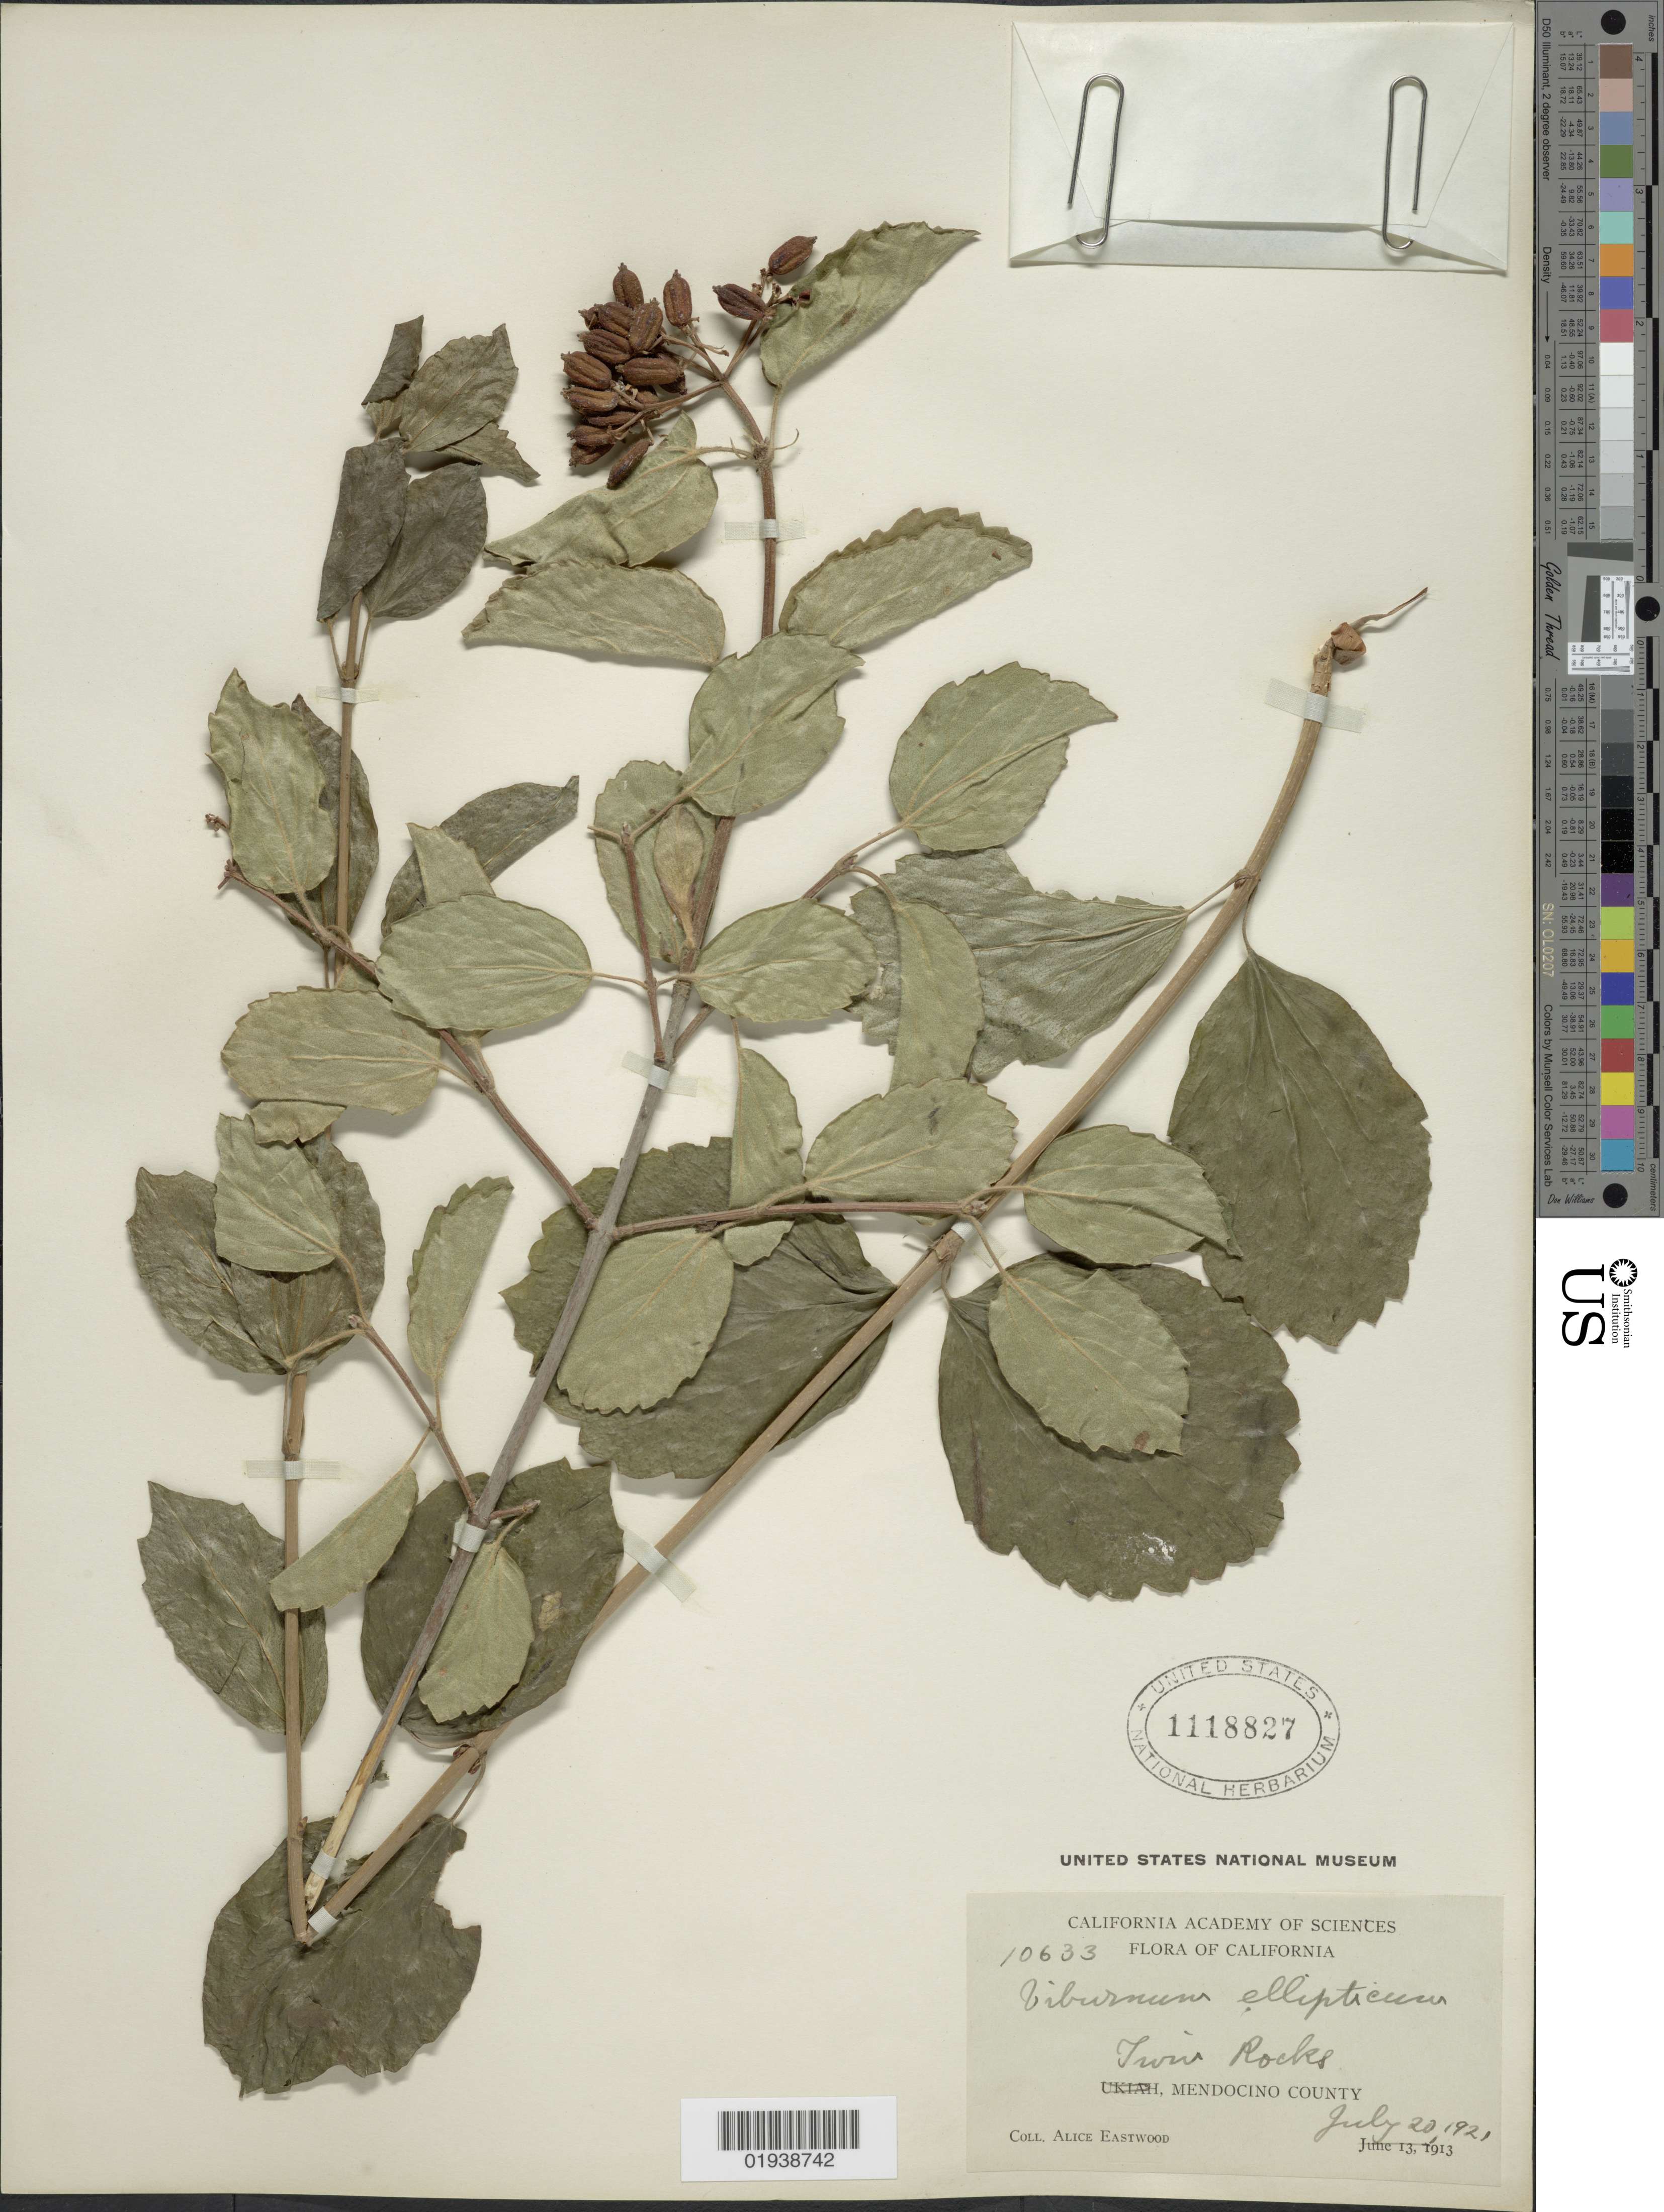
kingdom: Plantae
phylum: Tracheophyta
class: Magnoliopsida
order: Dipsacales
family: Viburnaceae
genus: Viburnum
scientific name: Viburnum ellipticum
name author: Hook.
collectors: A. Eastwood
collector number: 10633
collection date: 1921-07-20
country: United States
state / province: California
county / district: Mendocino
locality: Twin Rocks. Mendocino County.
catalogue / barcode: US 1118827